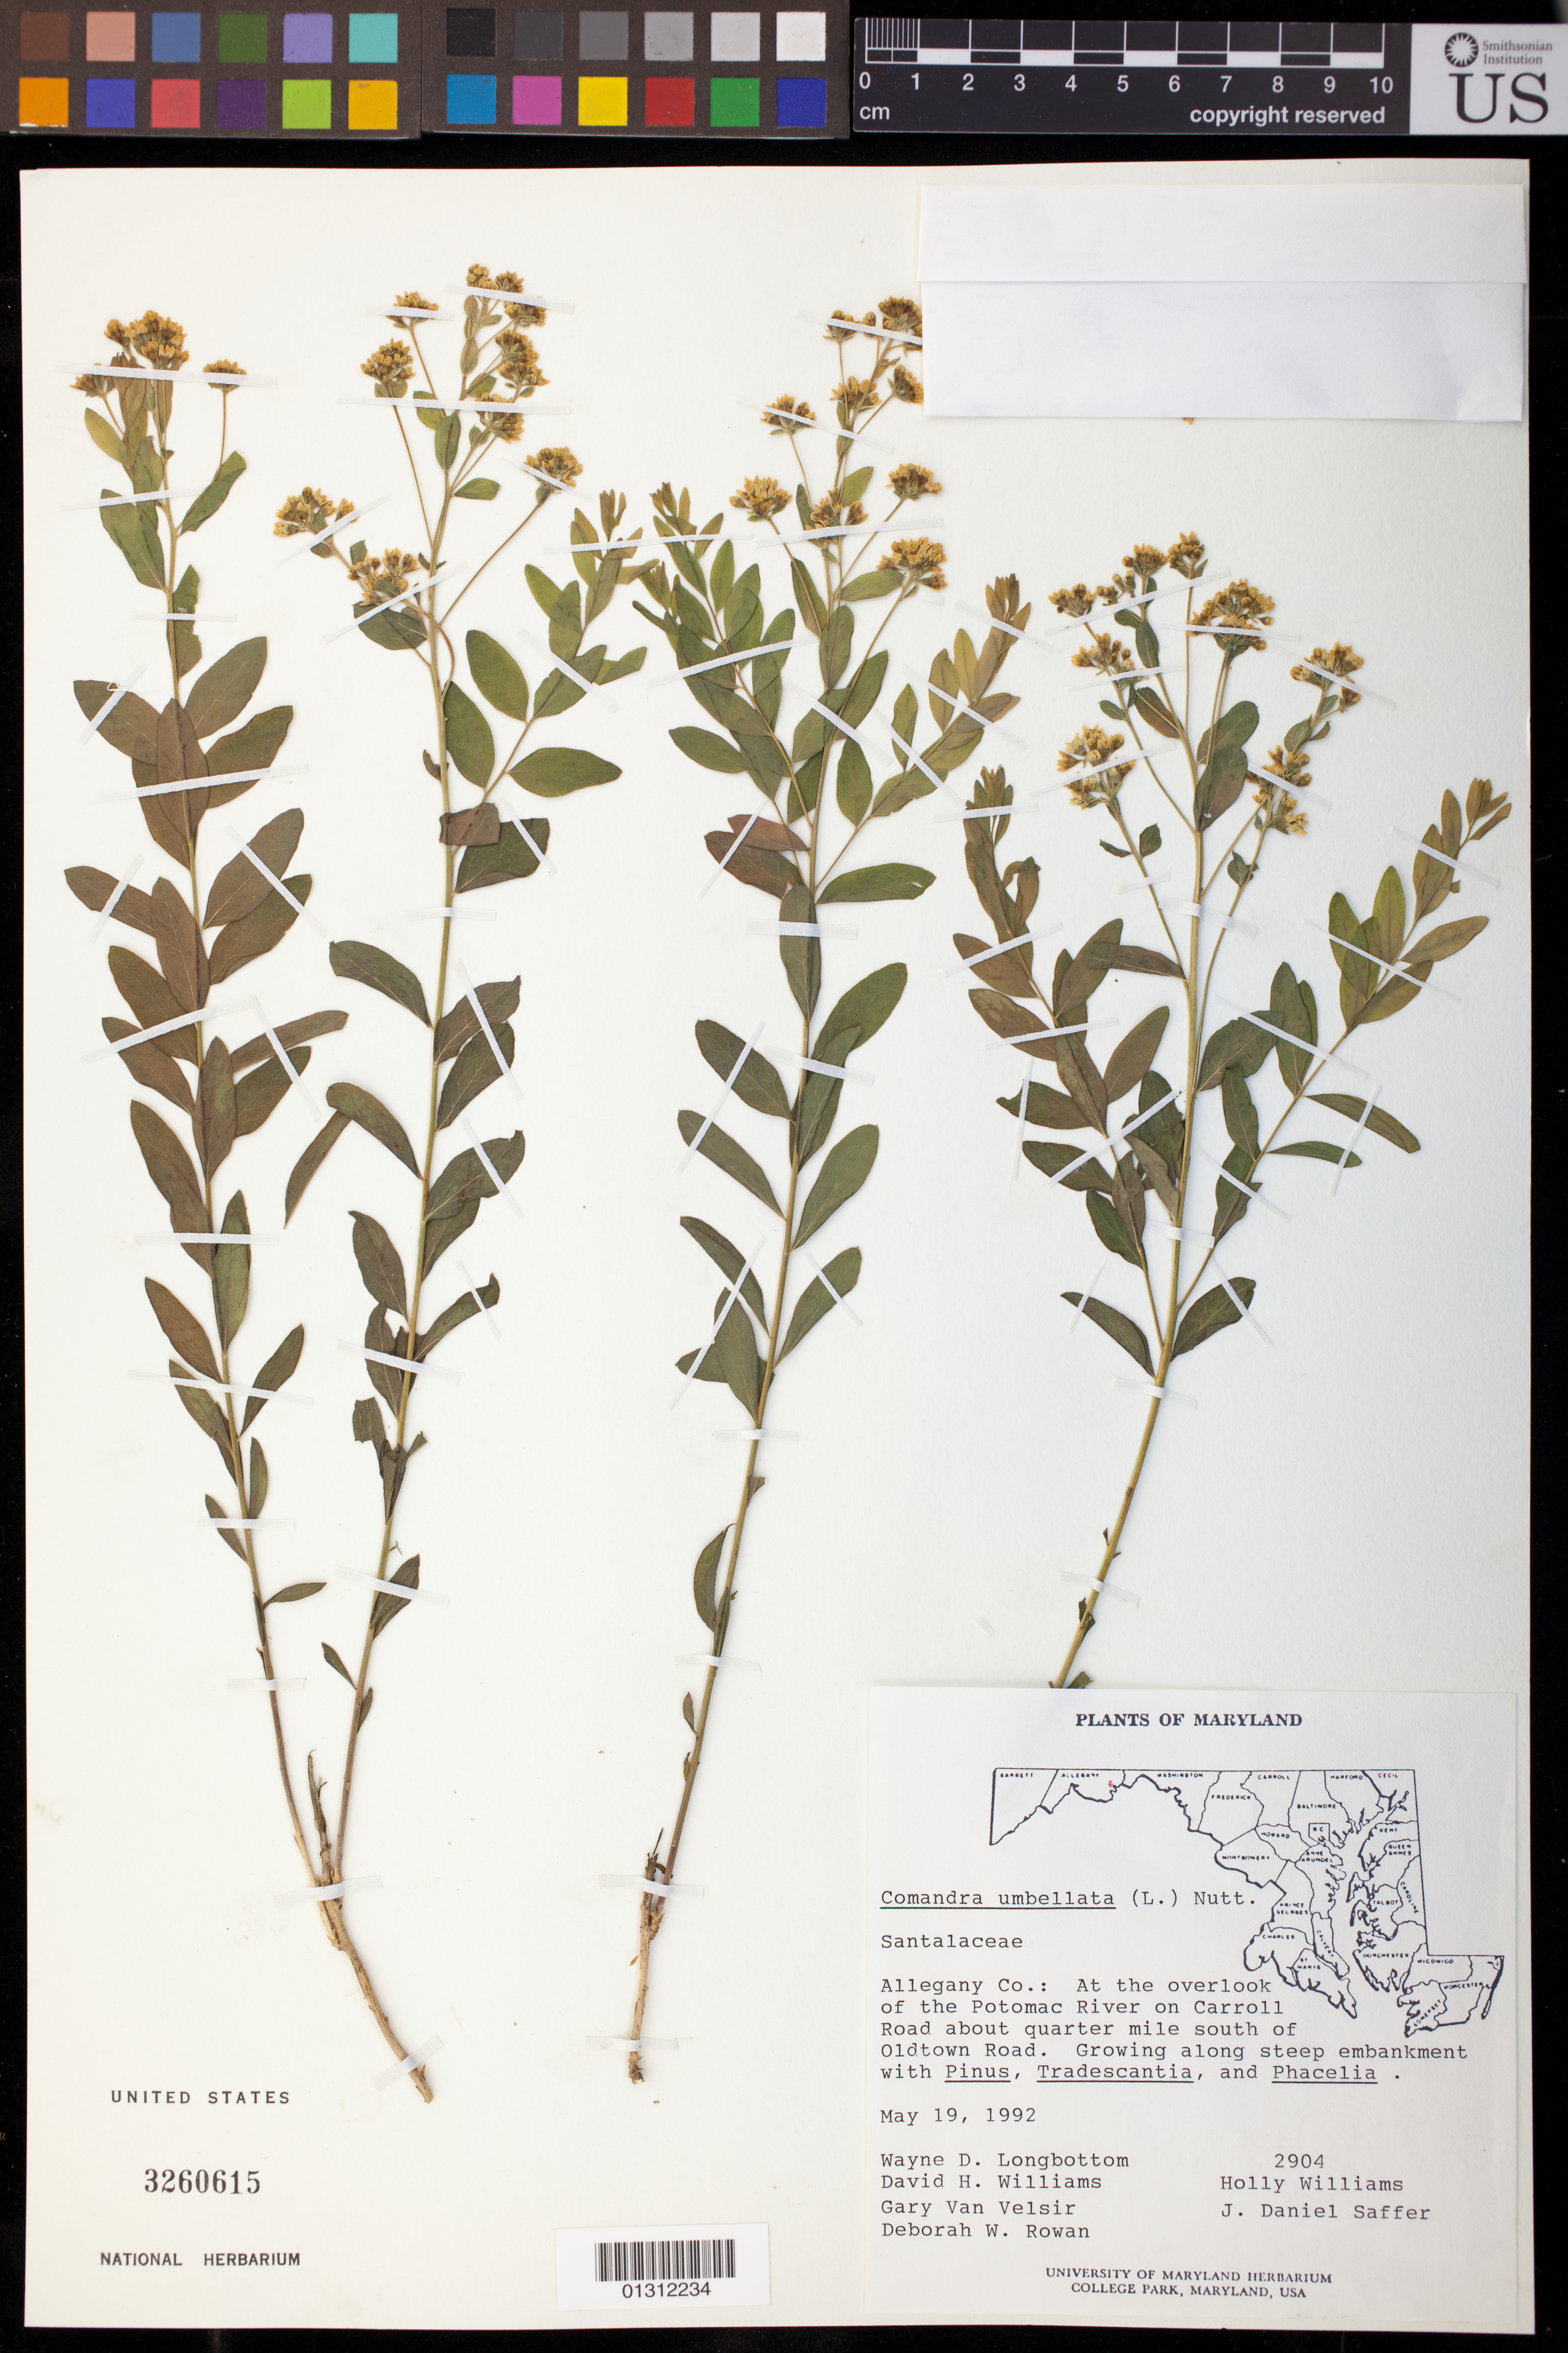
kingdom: Plantae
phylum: Tracheophyta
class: Magnoliopsida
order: Santalales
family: Comandraceae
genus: Comandra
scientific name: Comandra umbellata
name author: (L.) Nutt.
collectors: W. D. Longbottom, D. H. Williams, G. Van Velsir, D. Rowan, H. R. Williams & et al.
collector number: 2904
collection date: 1992-05-19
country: United States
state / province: Maryland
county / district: Allegany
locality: At the overlook of the Potomac River on Carroll Road about quarter mile south of Oldtown Road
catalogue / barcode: US 3260615